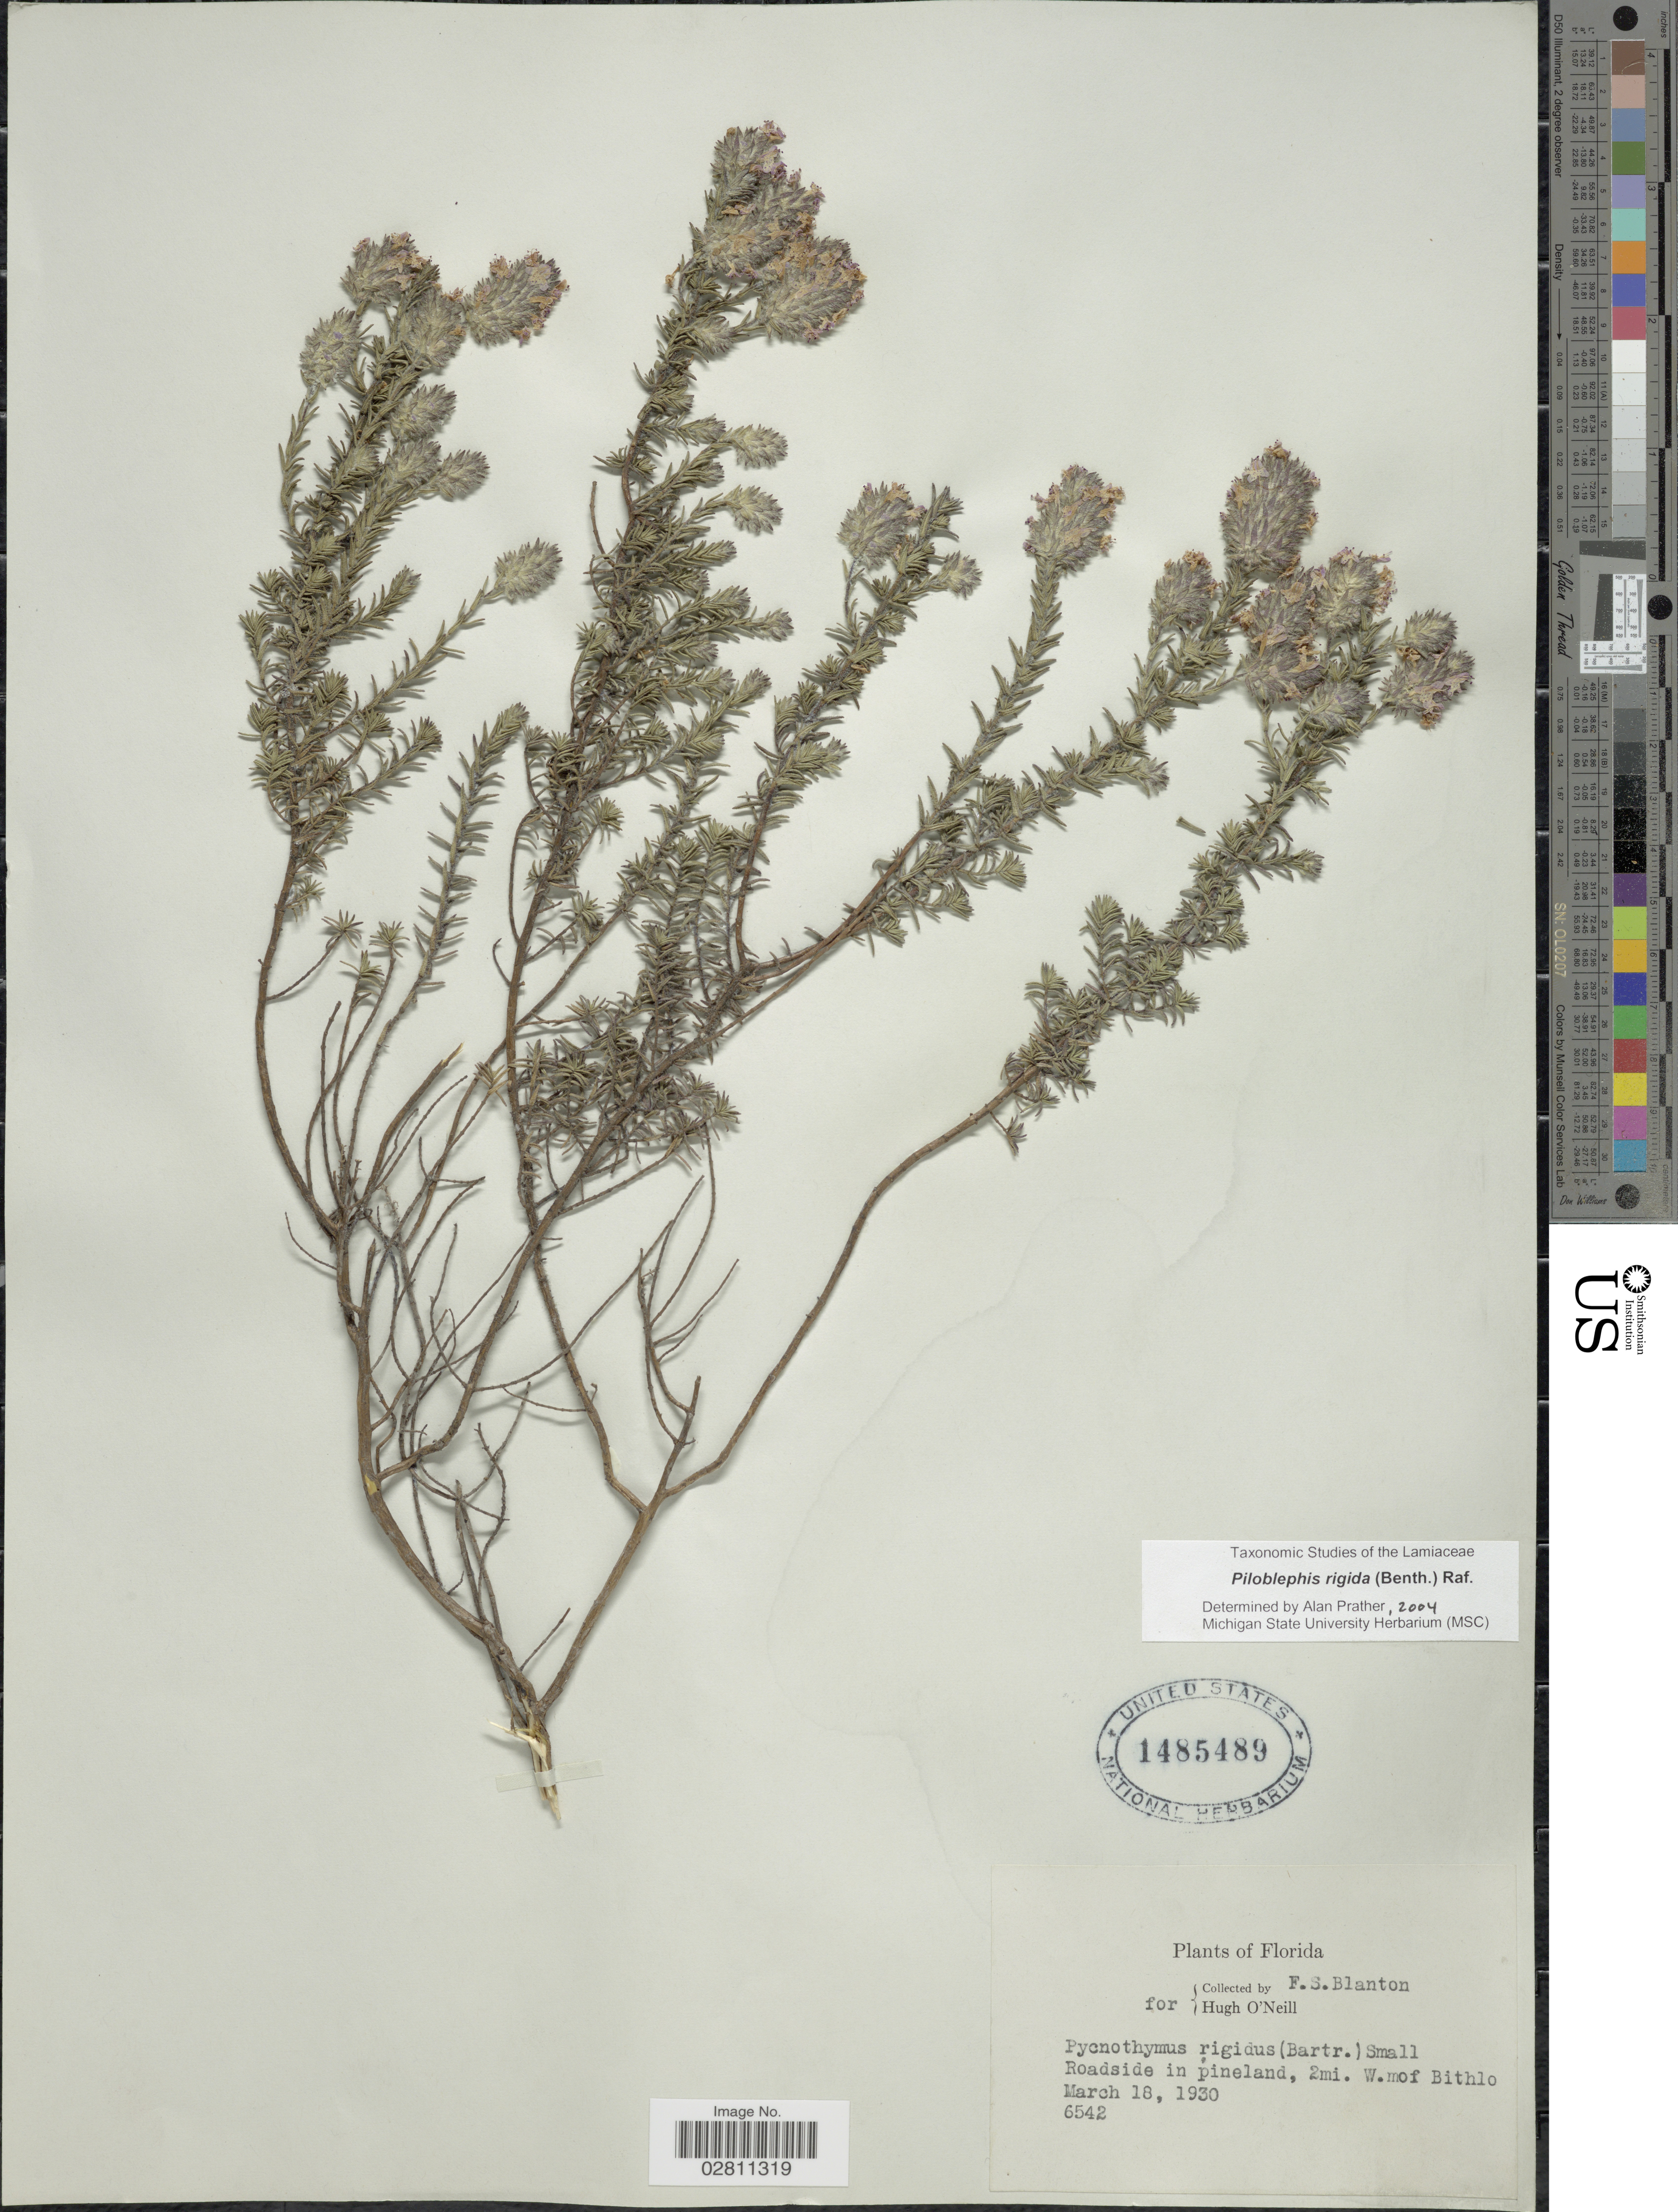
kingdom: Plantae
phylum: Tracheophyta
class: Magnoliopsida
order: Lamiales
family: Lamiaceae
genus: Piloblephis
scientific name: Piloblephis rigida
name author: (Bartram ex Benth.) Raf.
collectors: F. S. Blanton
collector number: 6542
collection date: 1930-03-18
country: United States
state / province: Florida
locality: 2 mi. W. of Bithlo.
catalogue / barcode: US 1485489